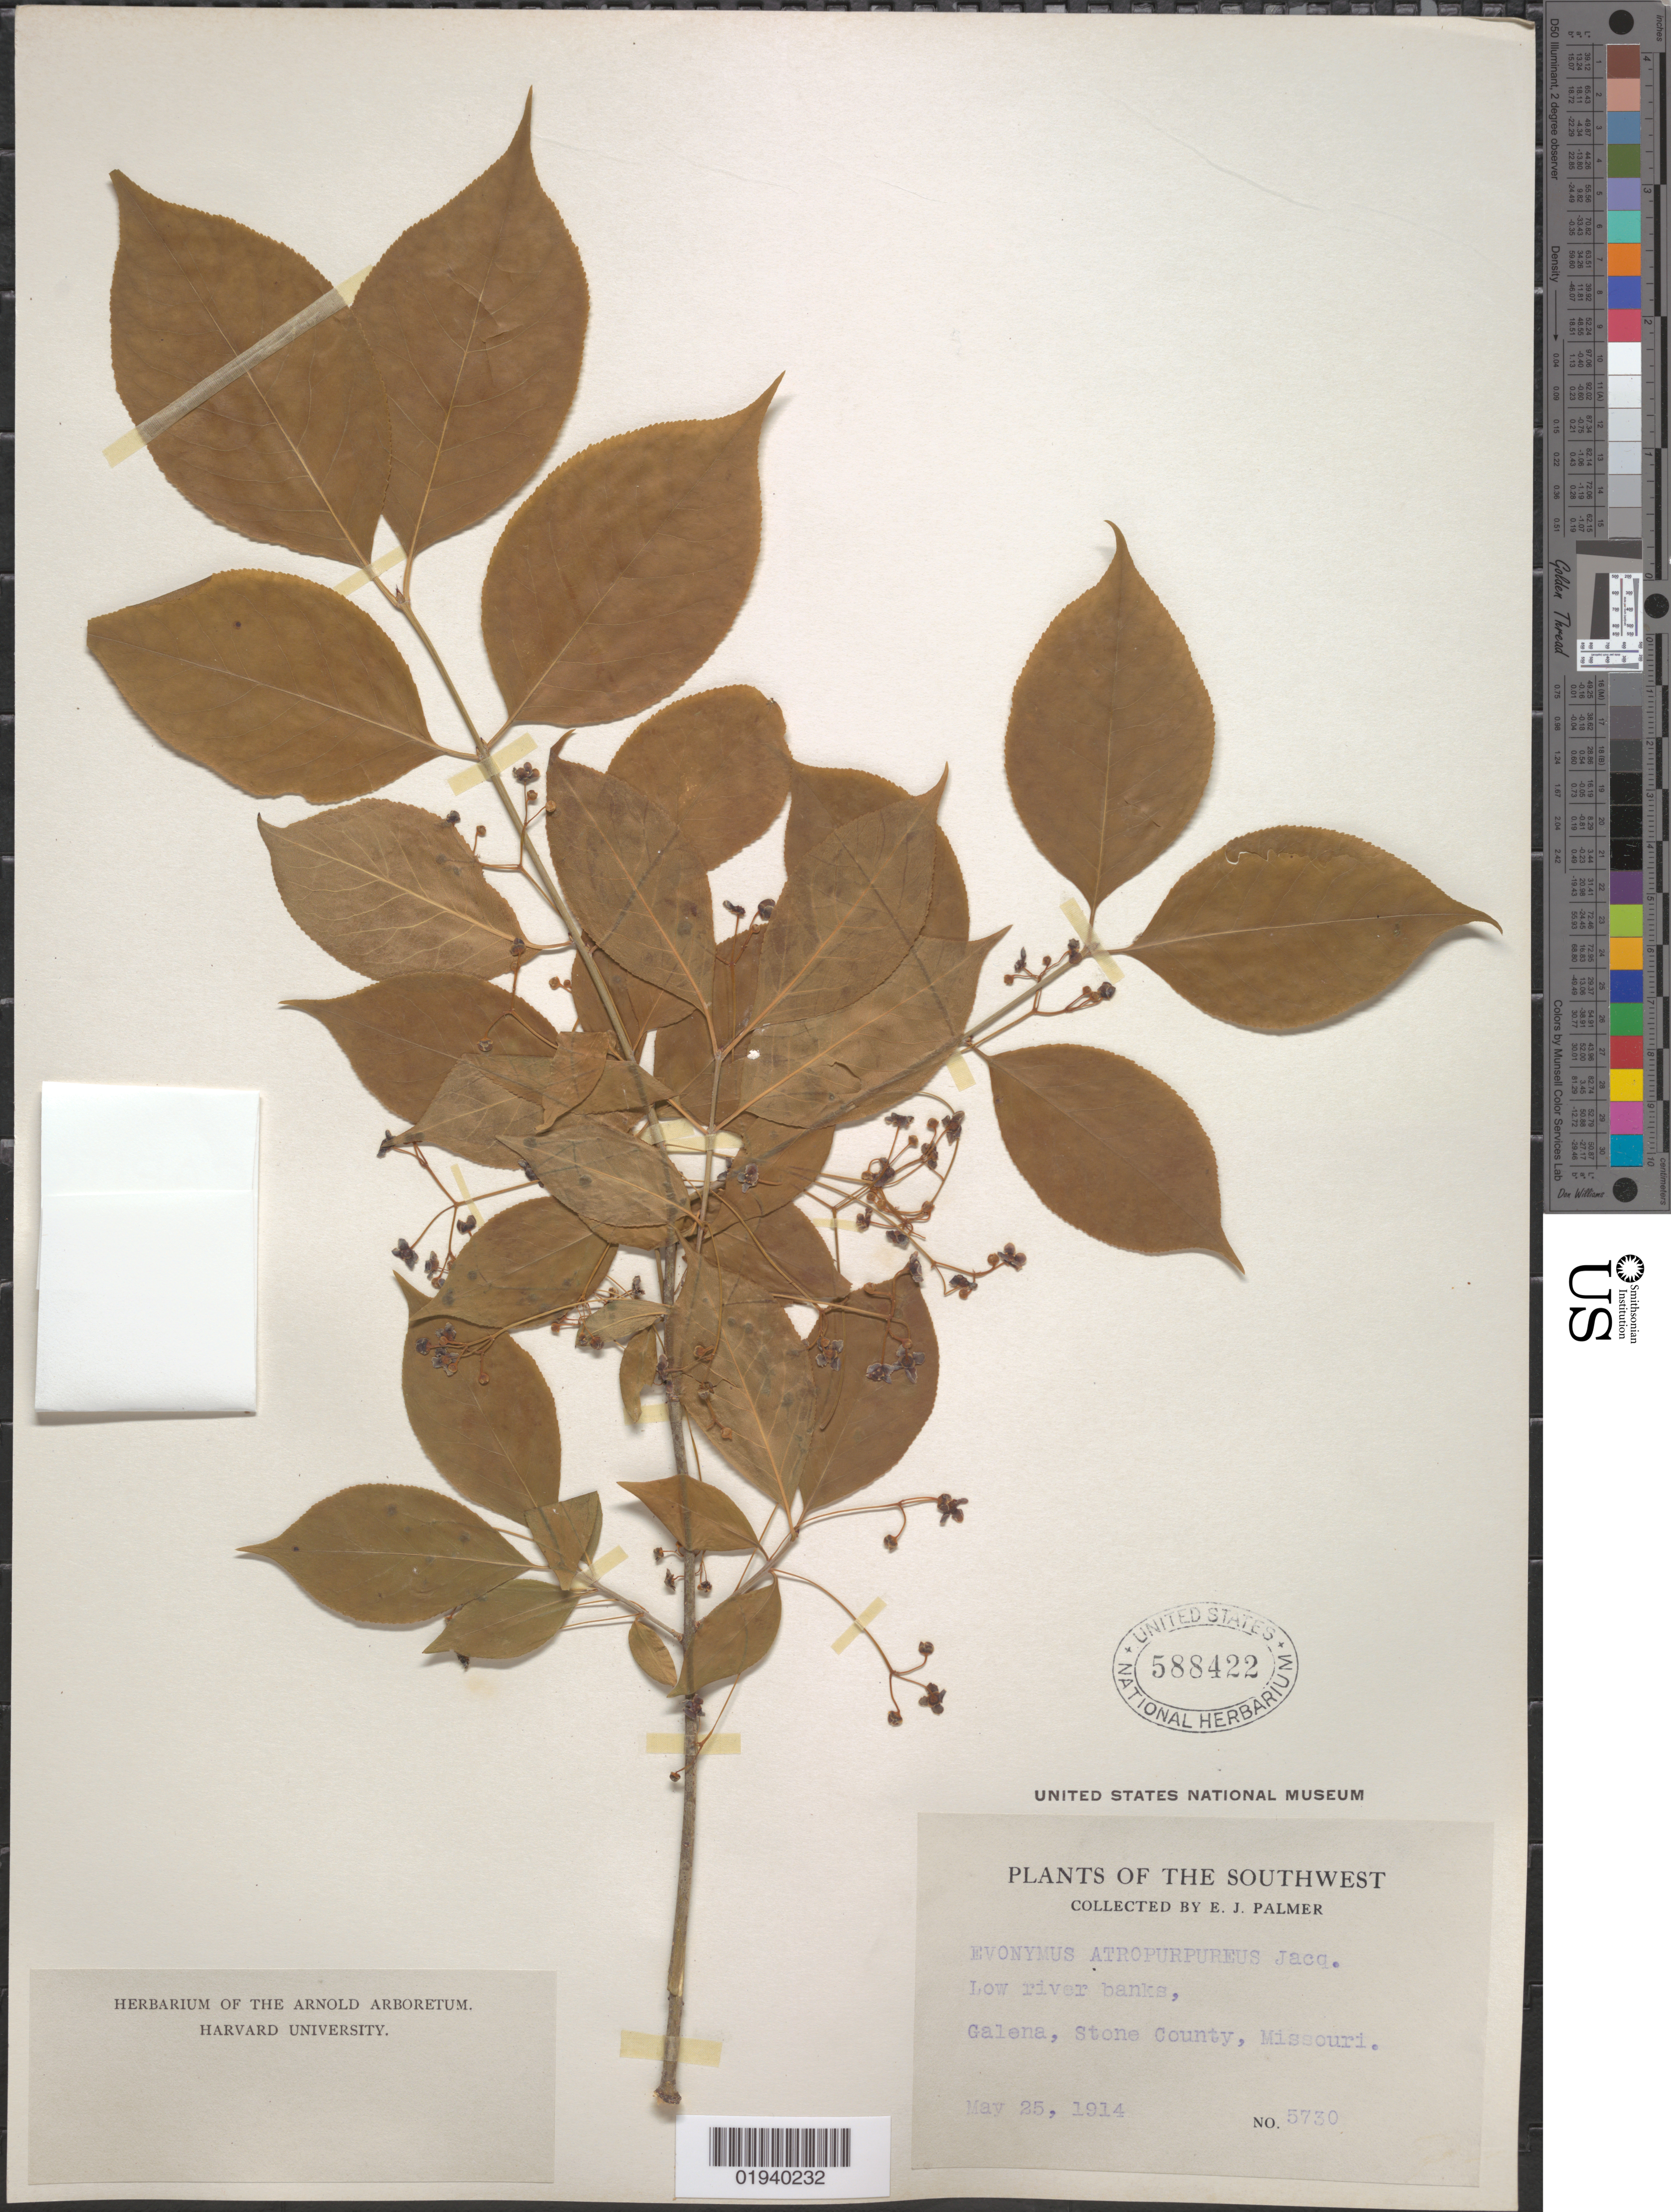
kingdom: Plantae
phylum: Tracheophyta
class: Magnoliopsida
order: Celastrales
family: Celastraceae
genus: Euonymus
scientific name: Euonymus atropurpureus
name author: Jacq.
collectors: E. J. Palmer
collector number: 5730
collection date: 1914-05-25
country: United States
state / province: Missouri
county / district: Stone County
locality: Galena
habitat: Low river banks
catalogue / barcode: US 588422